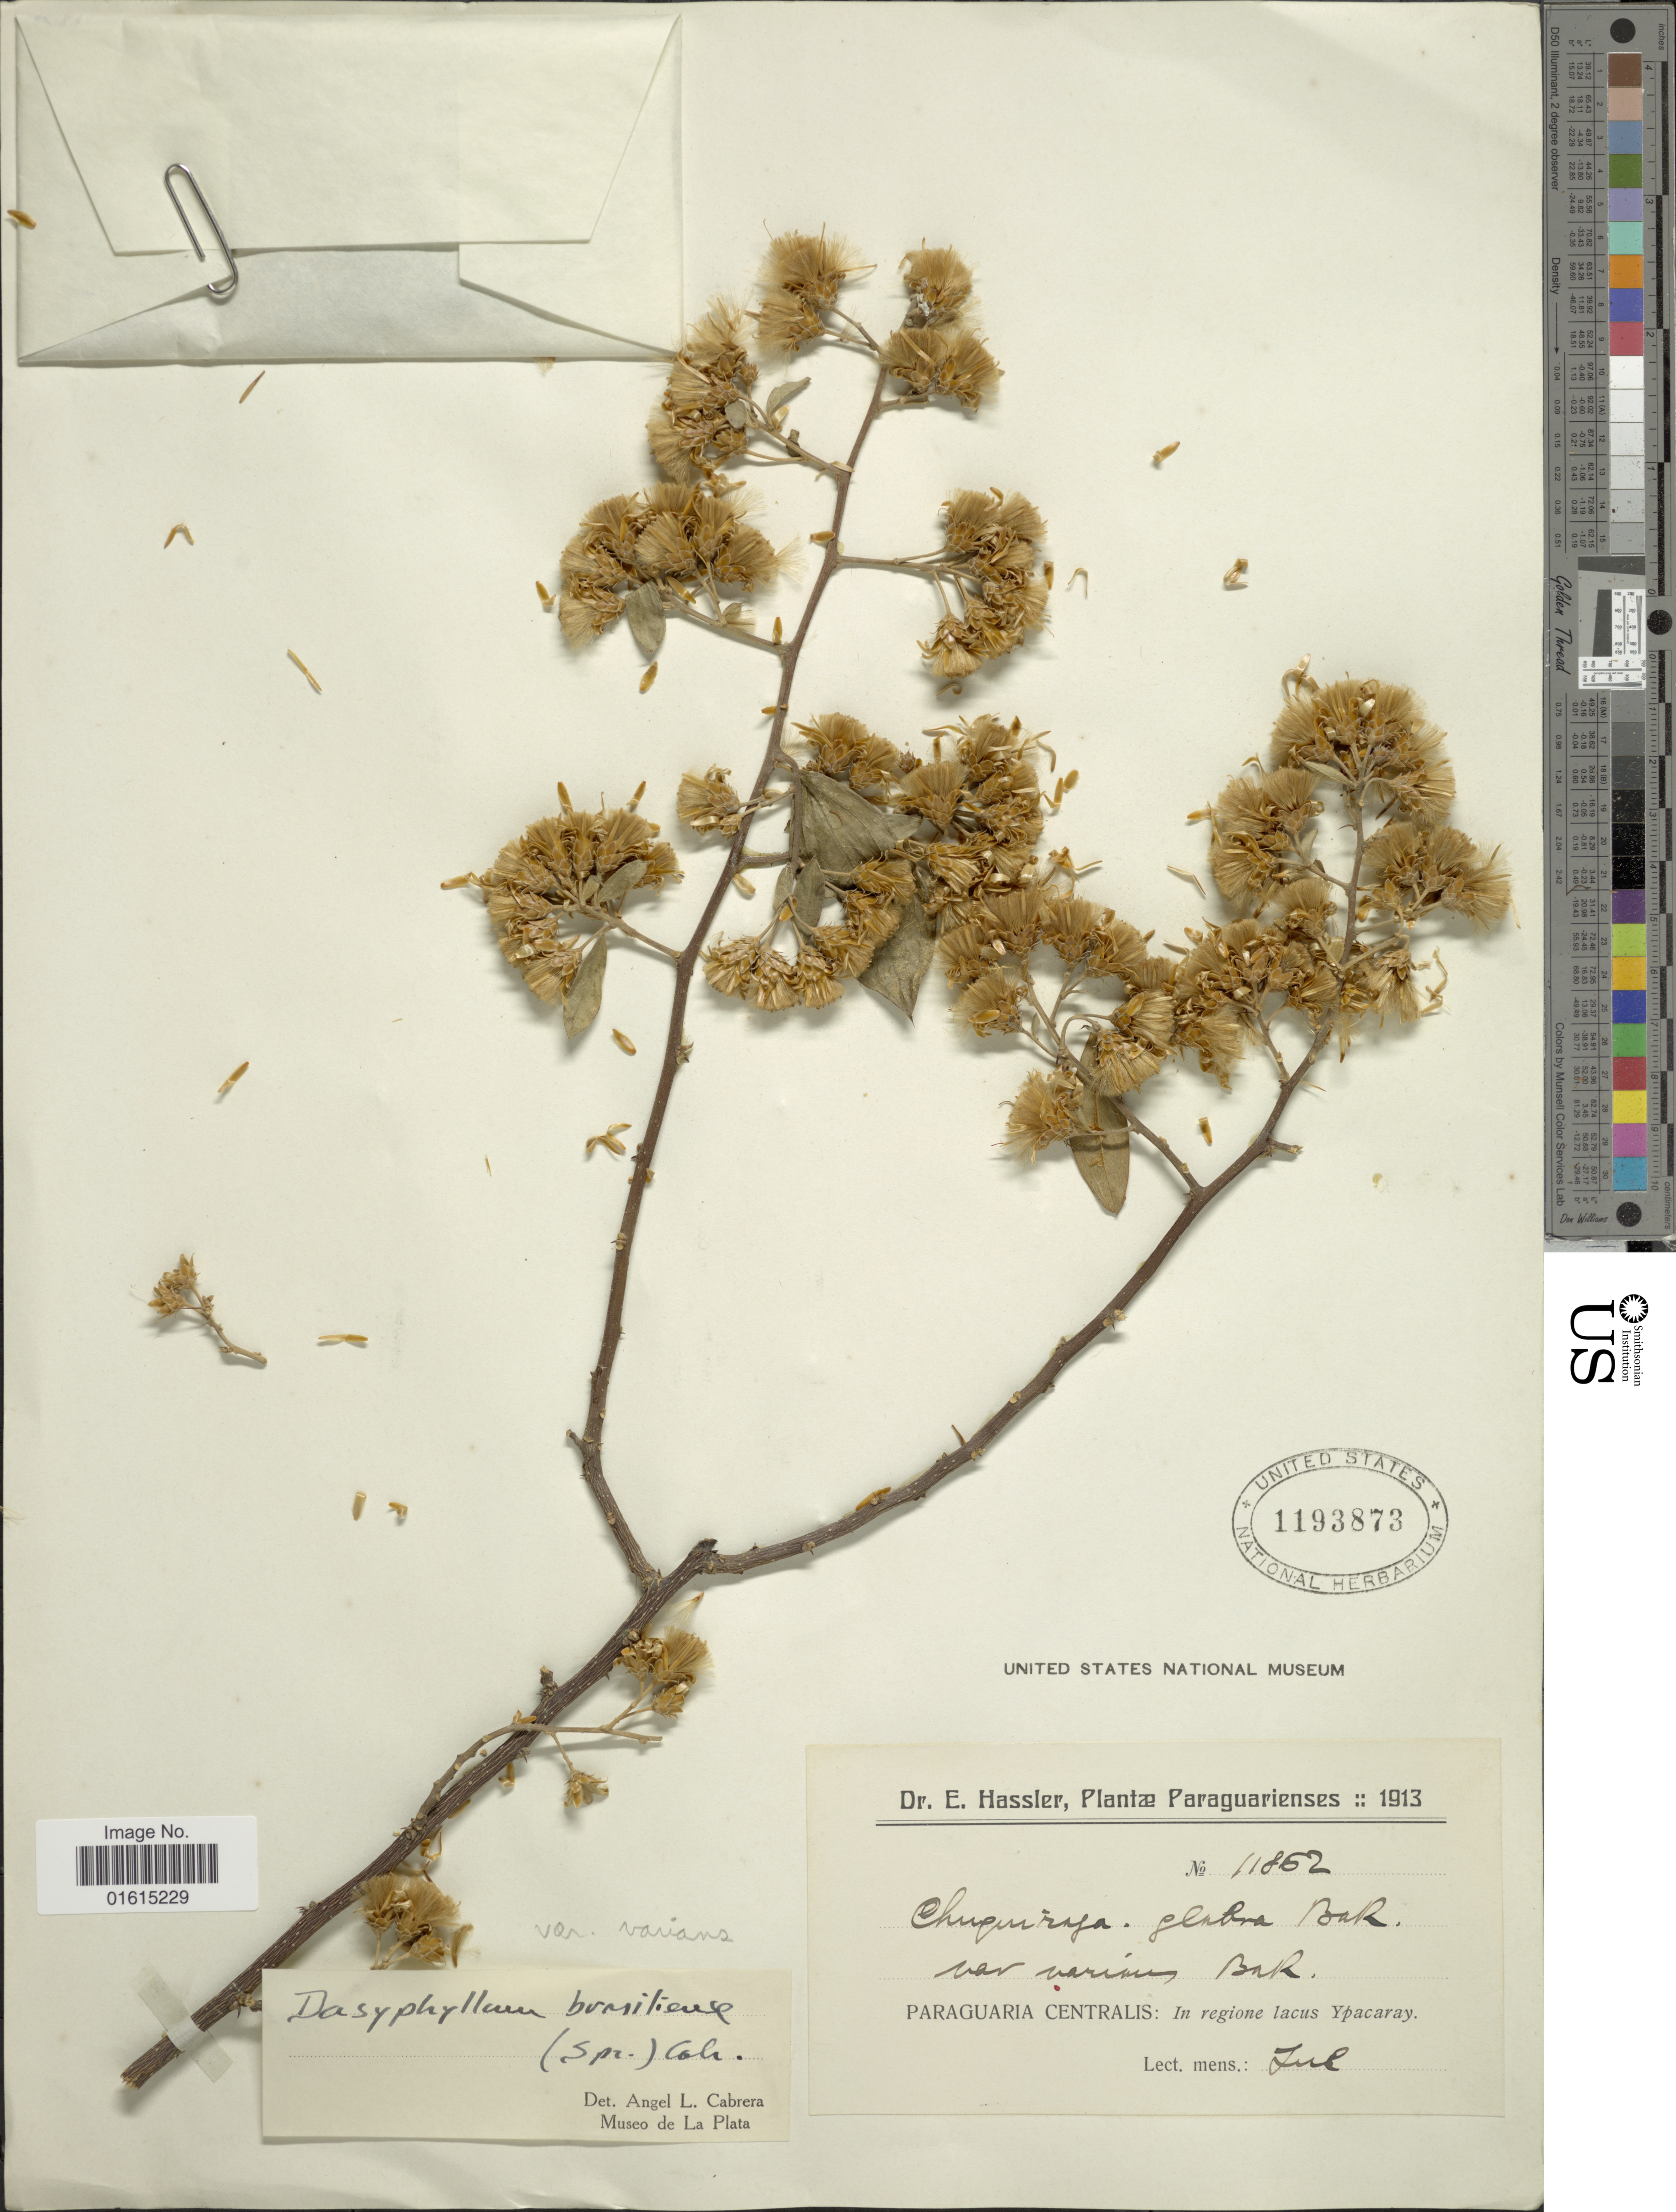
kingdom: Plantae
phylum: Tracheophyta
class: Magnoliopsida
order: Asterales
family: Asteraceae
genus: Dasyphyllum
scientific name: Dasyphyllum brasiliense var. varians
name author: (Gardner) Cabrera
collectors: E. Hassler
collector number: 11852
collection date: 1913-07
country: Paraguay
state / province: Paraguari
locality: Paraguarienses, Paraguaria Centralis, in regione lacus Ypacaray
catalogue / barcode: US 1193873